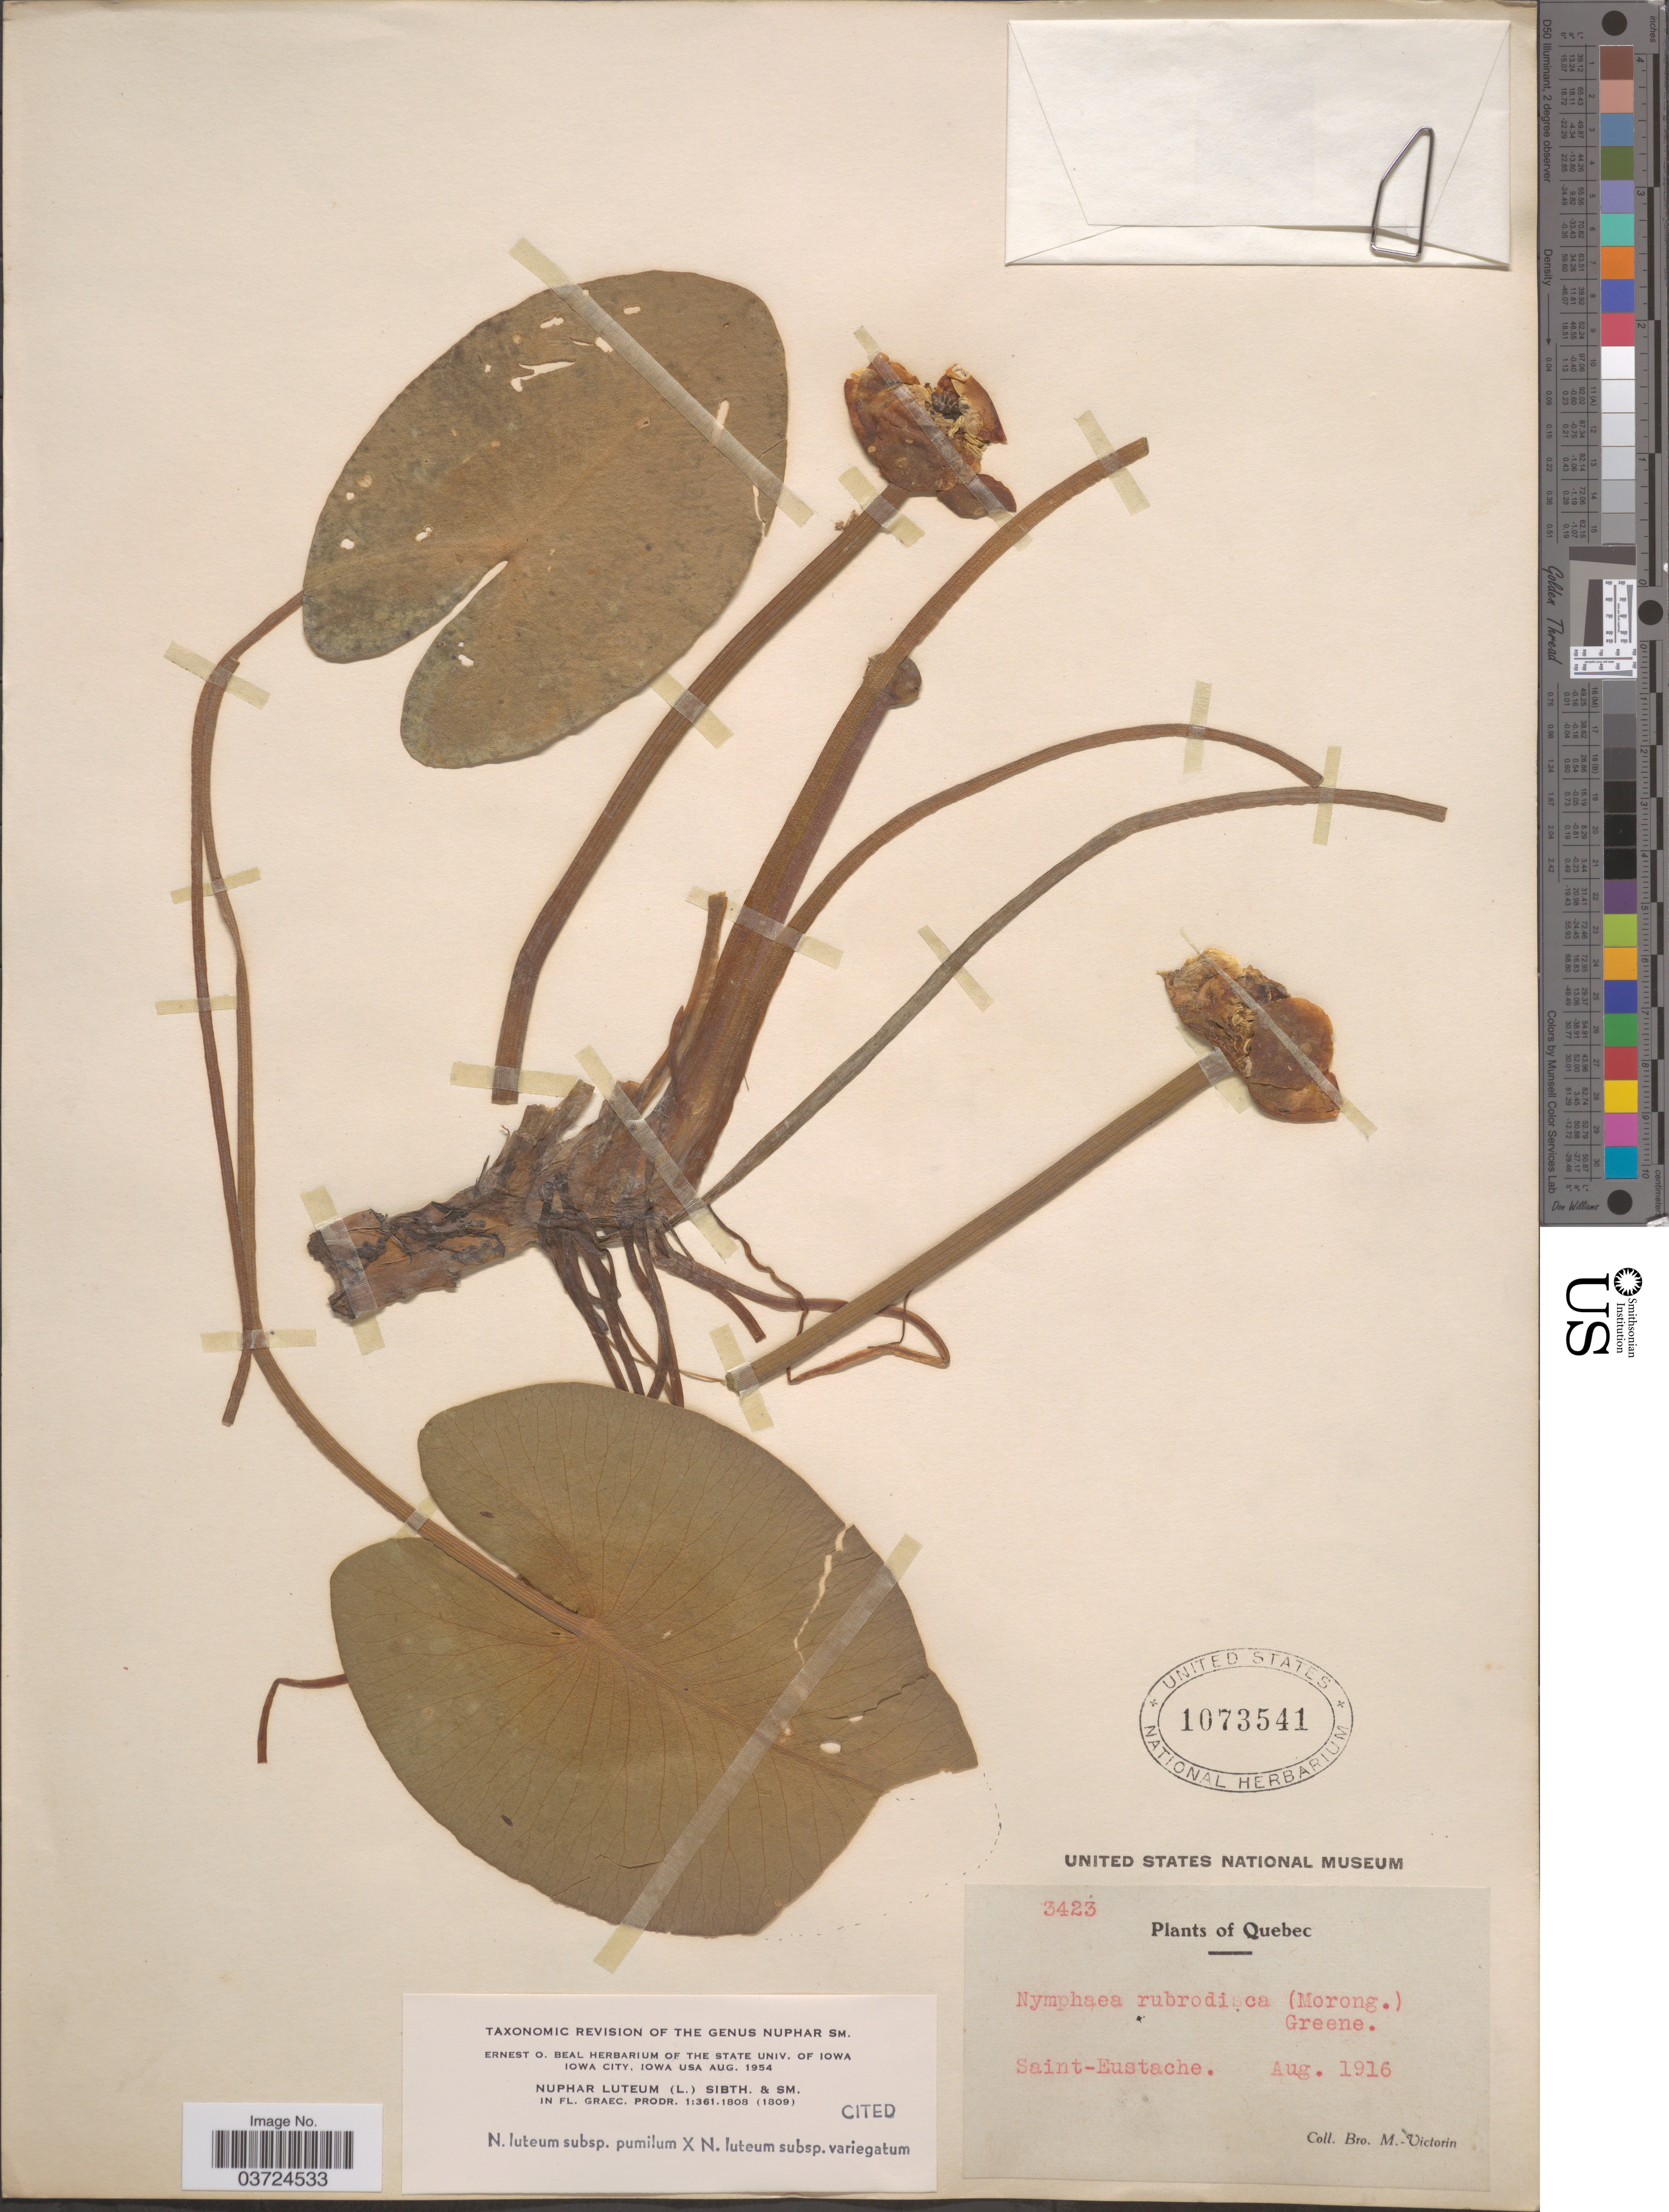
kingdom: Plantae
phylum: Tracheophyta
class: Magnoliopsida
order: Nymphaeales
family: Nymphaeaceae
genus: Nuphar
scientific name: Nuphar lutea subsp. pumila x N. lutea subsp. variegata (Engelm. ex Durand) E.O. Beal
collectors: Fr. Marie-Victorin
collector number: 3423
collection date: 1916-08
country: Canada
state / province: Quebec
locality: Saint-Eustache.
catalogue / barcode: US 1073541